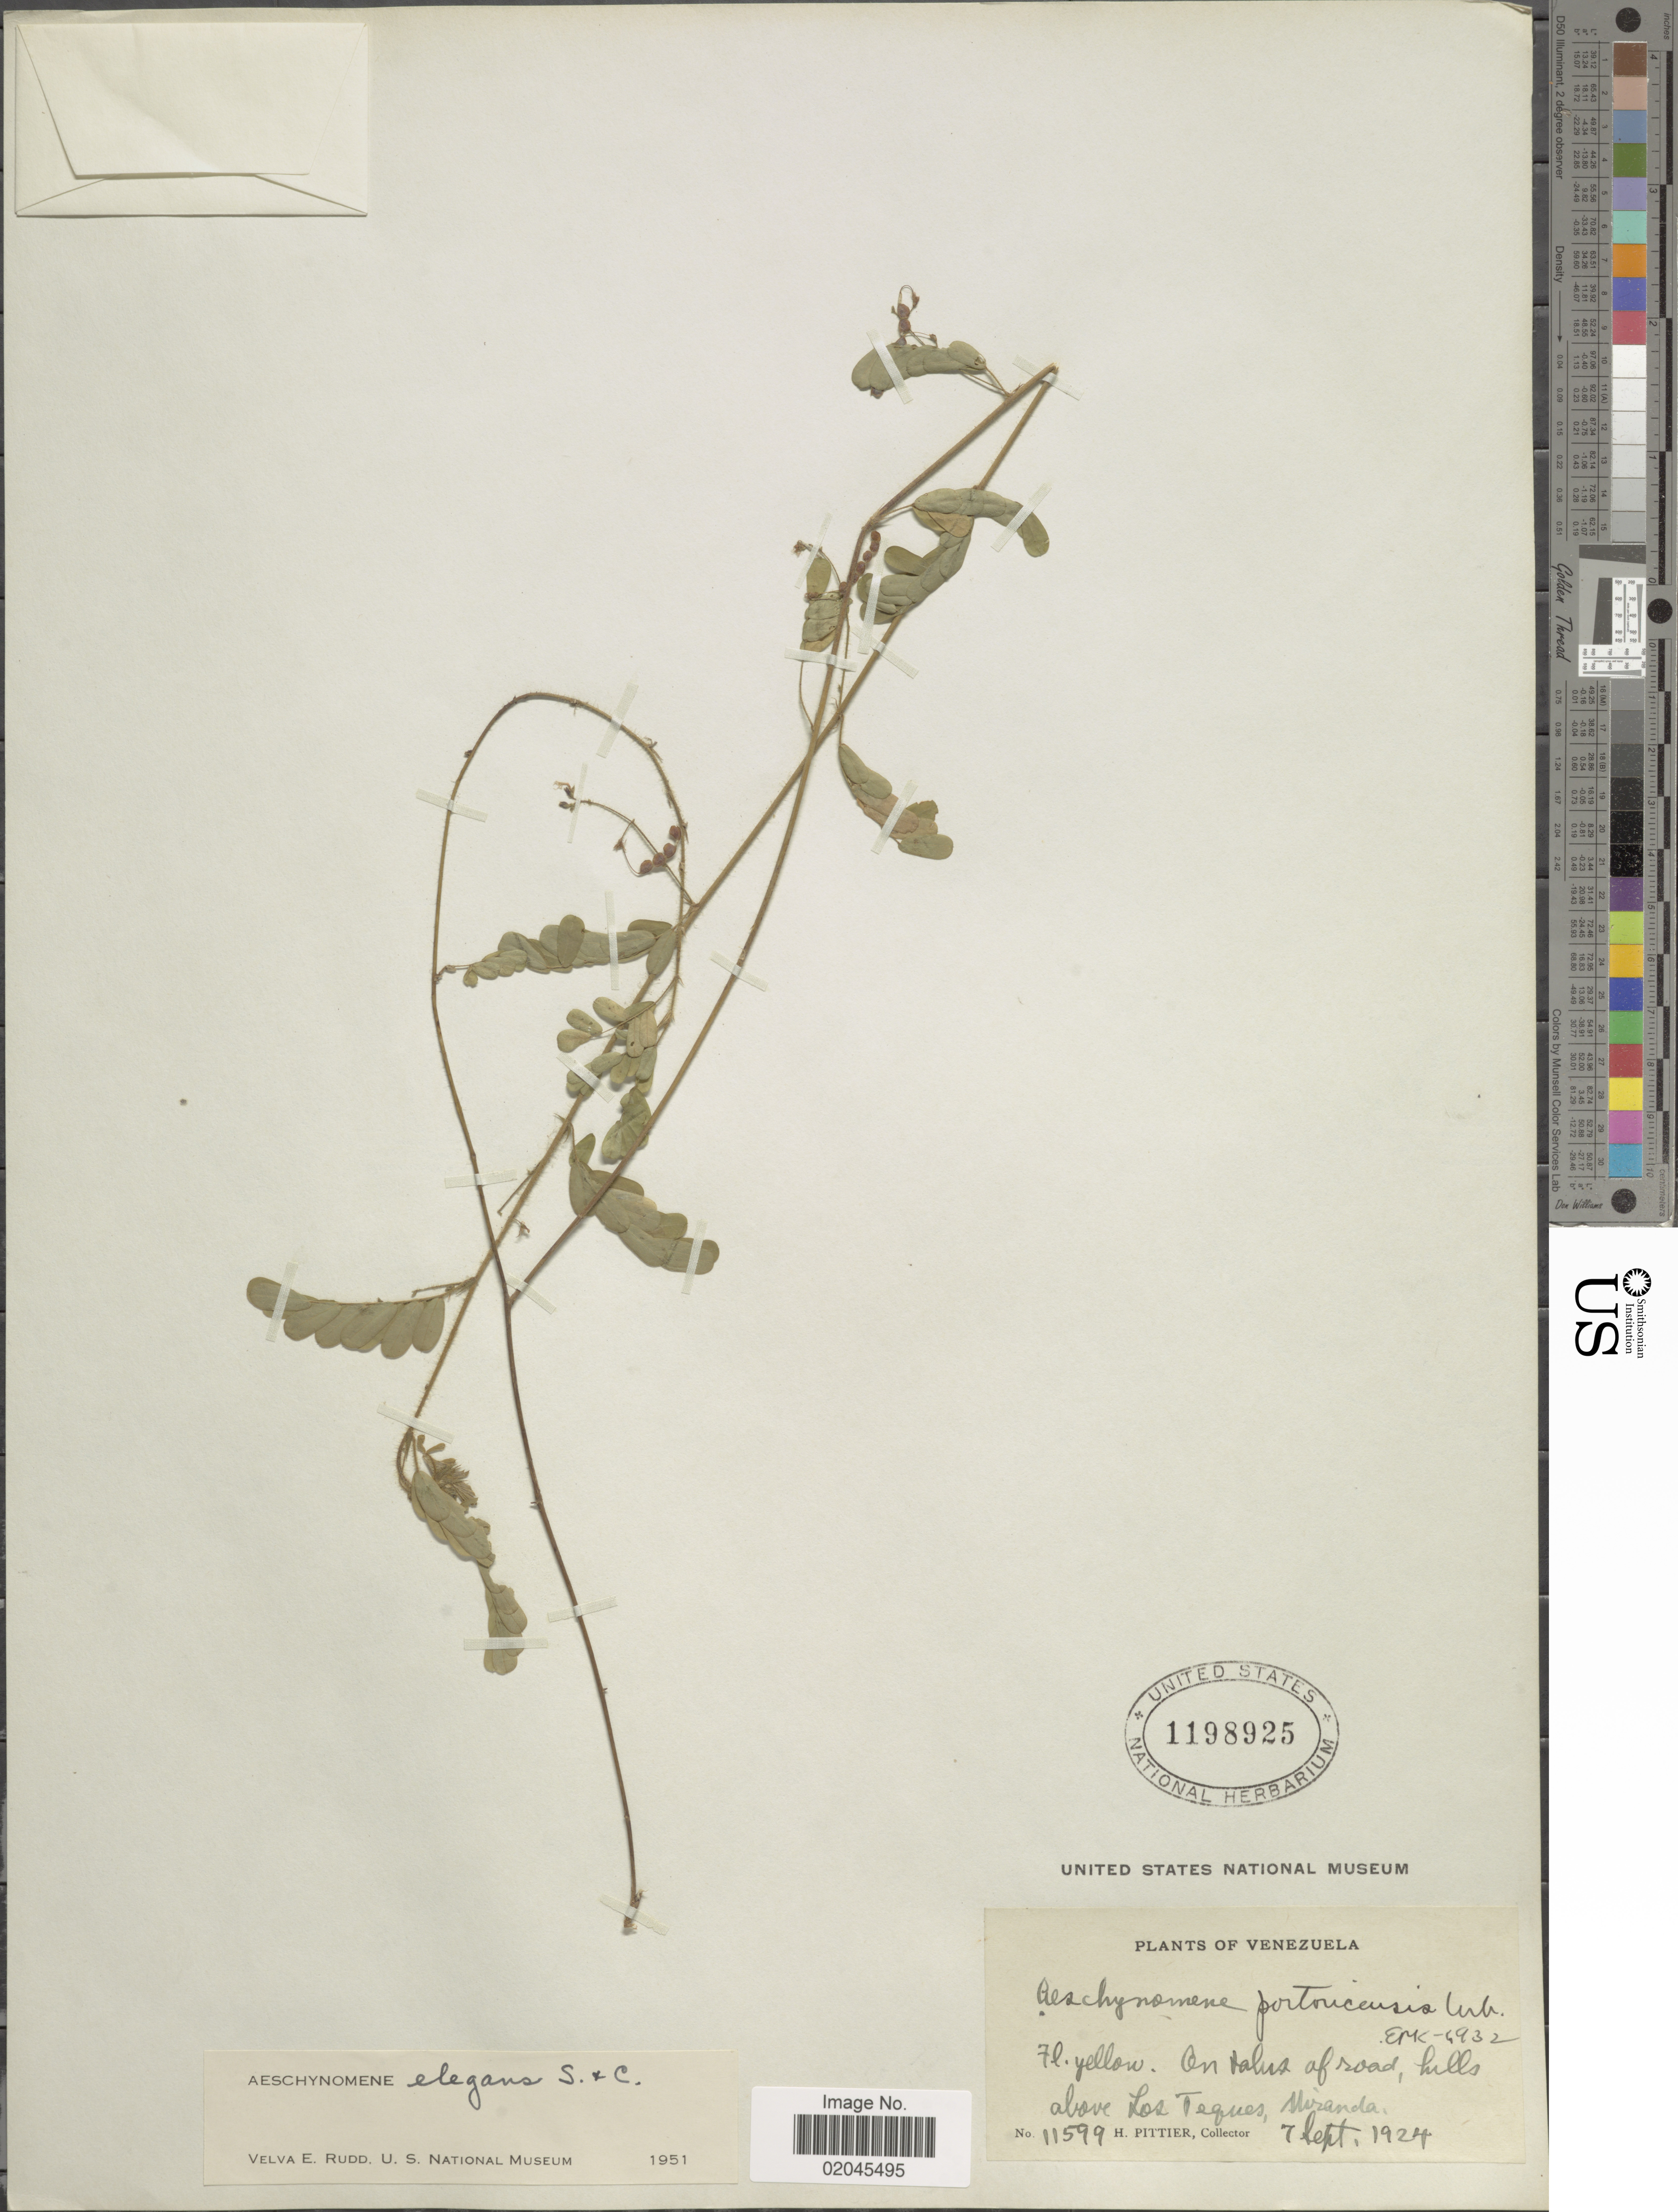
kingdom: Plantae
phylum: Tracheophyta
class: Magnoliopsida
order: Fabales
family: Fabaceae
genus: Aeschynomene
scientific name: Aeschynomene elegans var. elegans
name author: Cham. ex Schltdl.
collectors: H. F. Pittier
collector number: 11599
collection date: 1924-09-07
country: Venezuela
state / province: Miranda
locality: Above Los Tegues, Miranda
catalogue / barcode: US 1198925